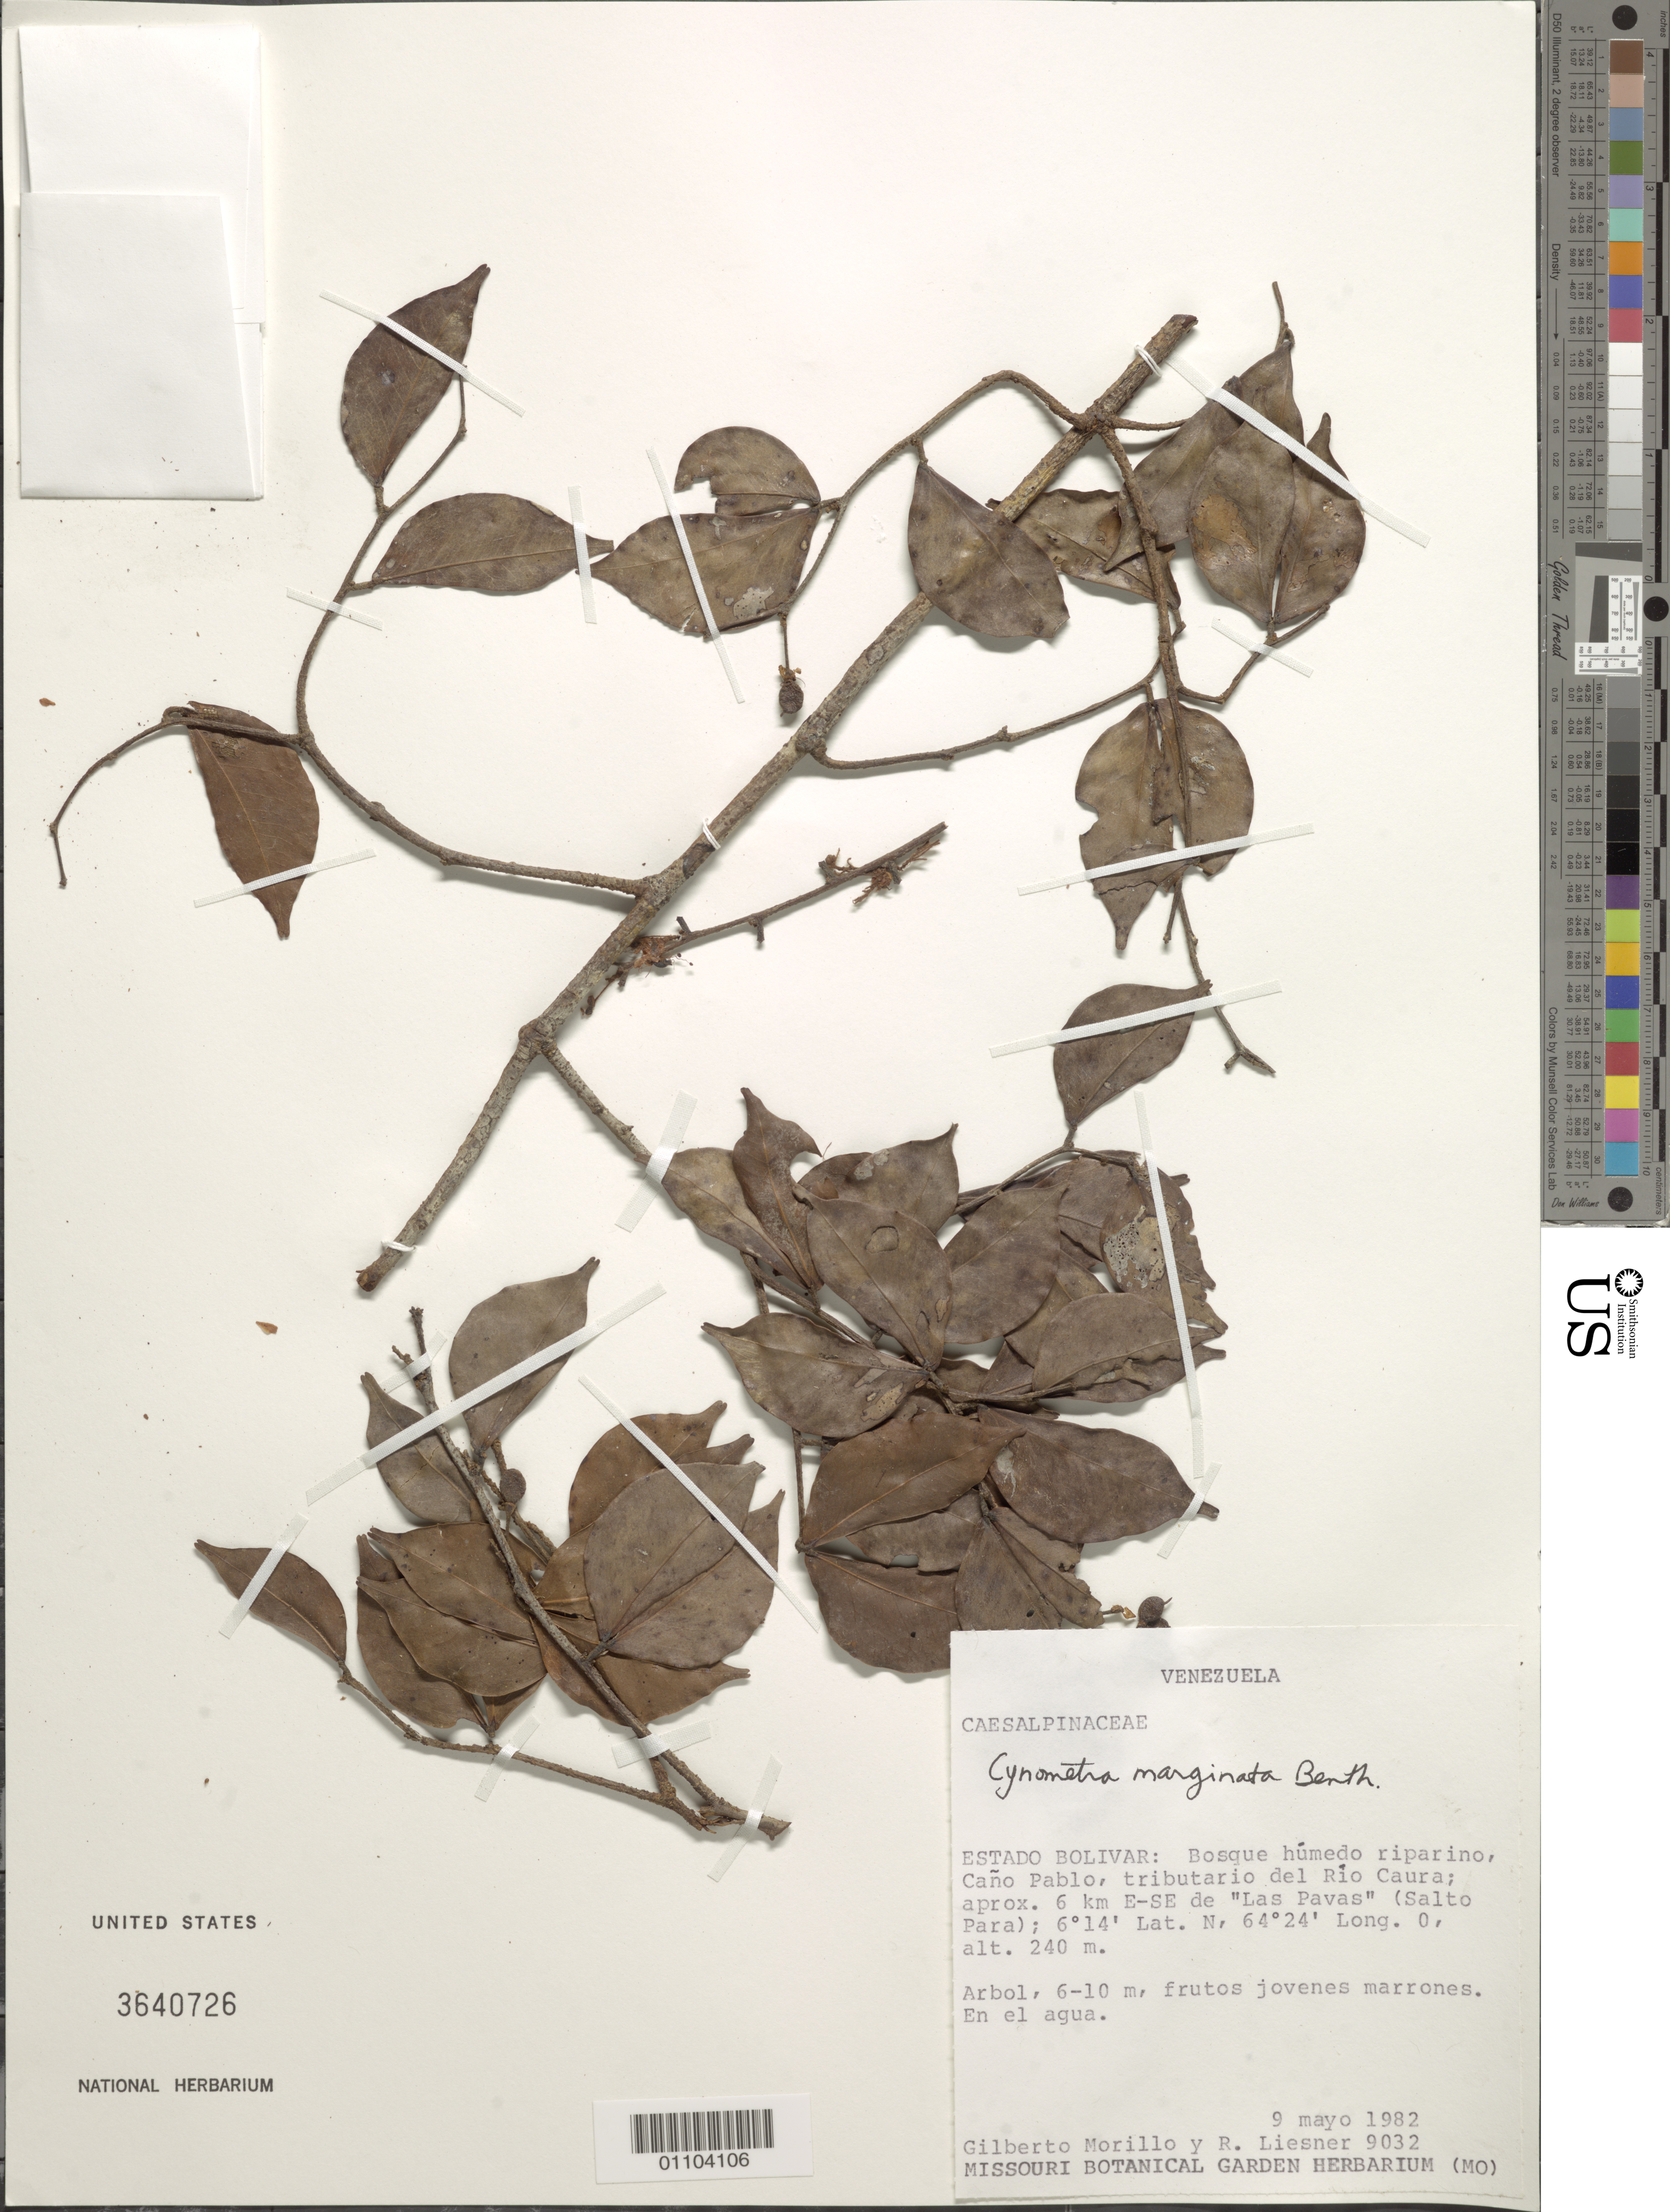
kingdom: Plantae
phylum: Tracheophyta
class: Magnoliopsida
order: Fabales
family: Fabaceae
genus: Cynometra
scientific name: Cynometra marginata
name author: Benth.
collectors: G. N. Morillo & R. L. Liesner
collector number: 9032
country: Venezuela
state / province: Bolívar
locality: Cano Pablo, tributario del Rio Caura, ESE of Las Pavas, Salto Para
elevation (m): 240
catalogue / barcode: US 3640726